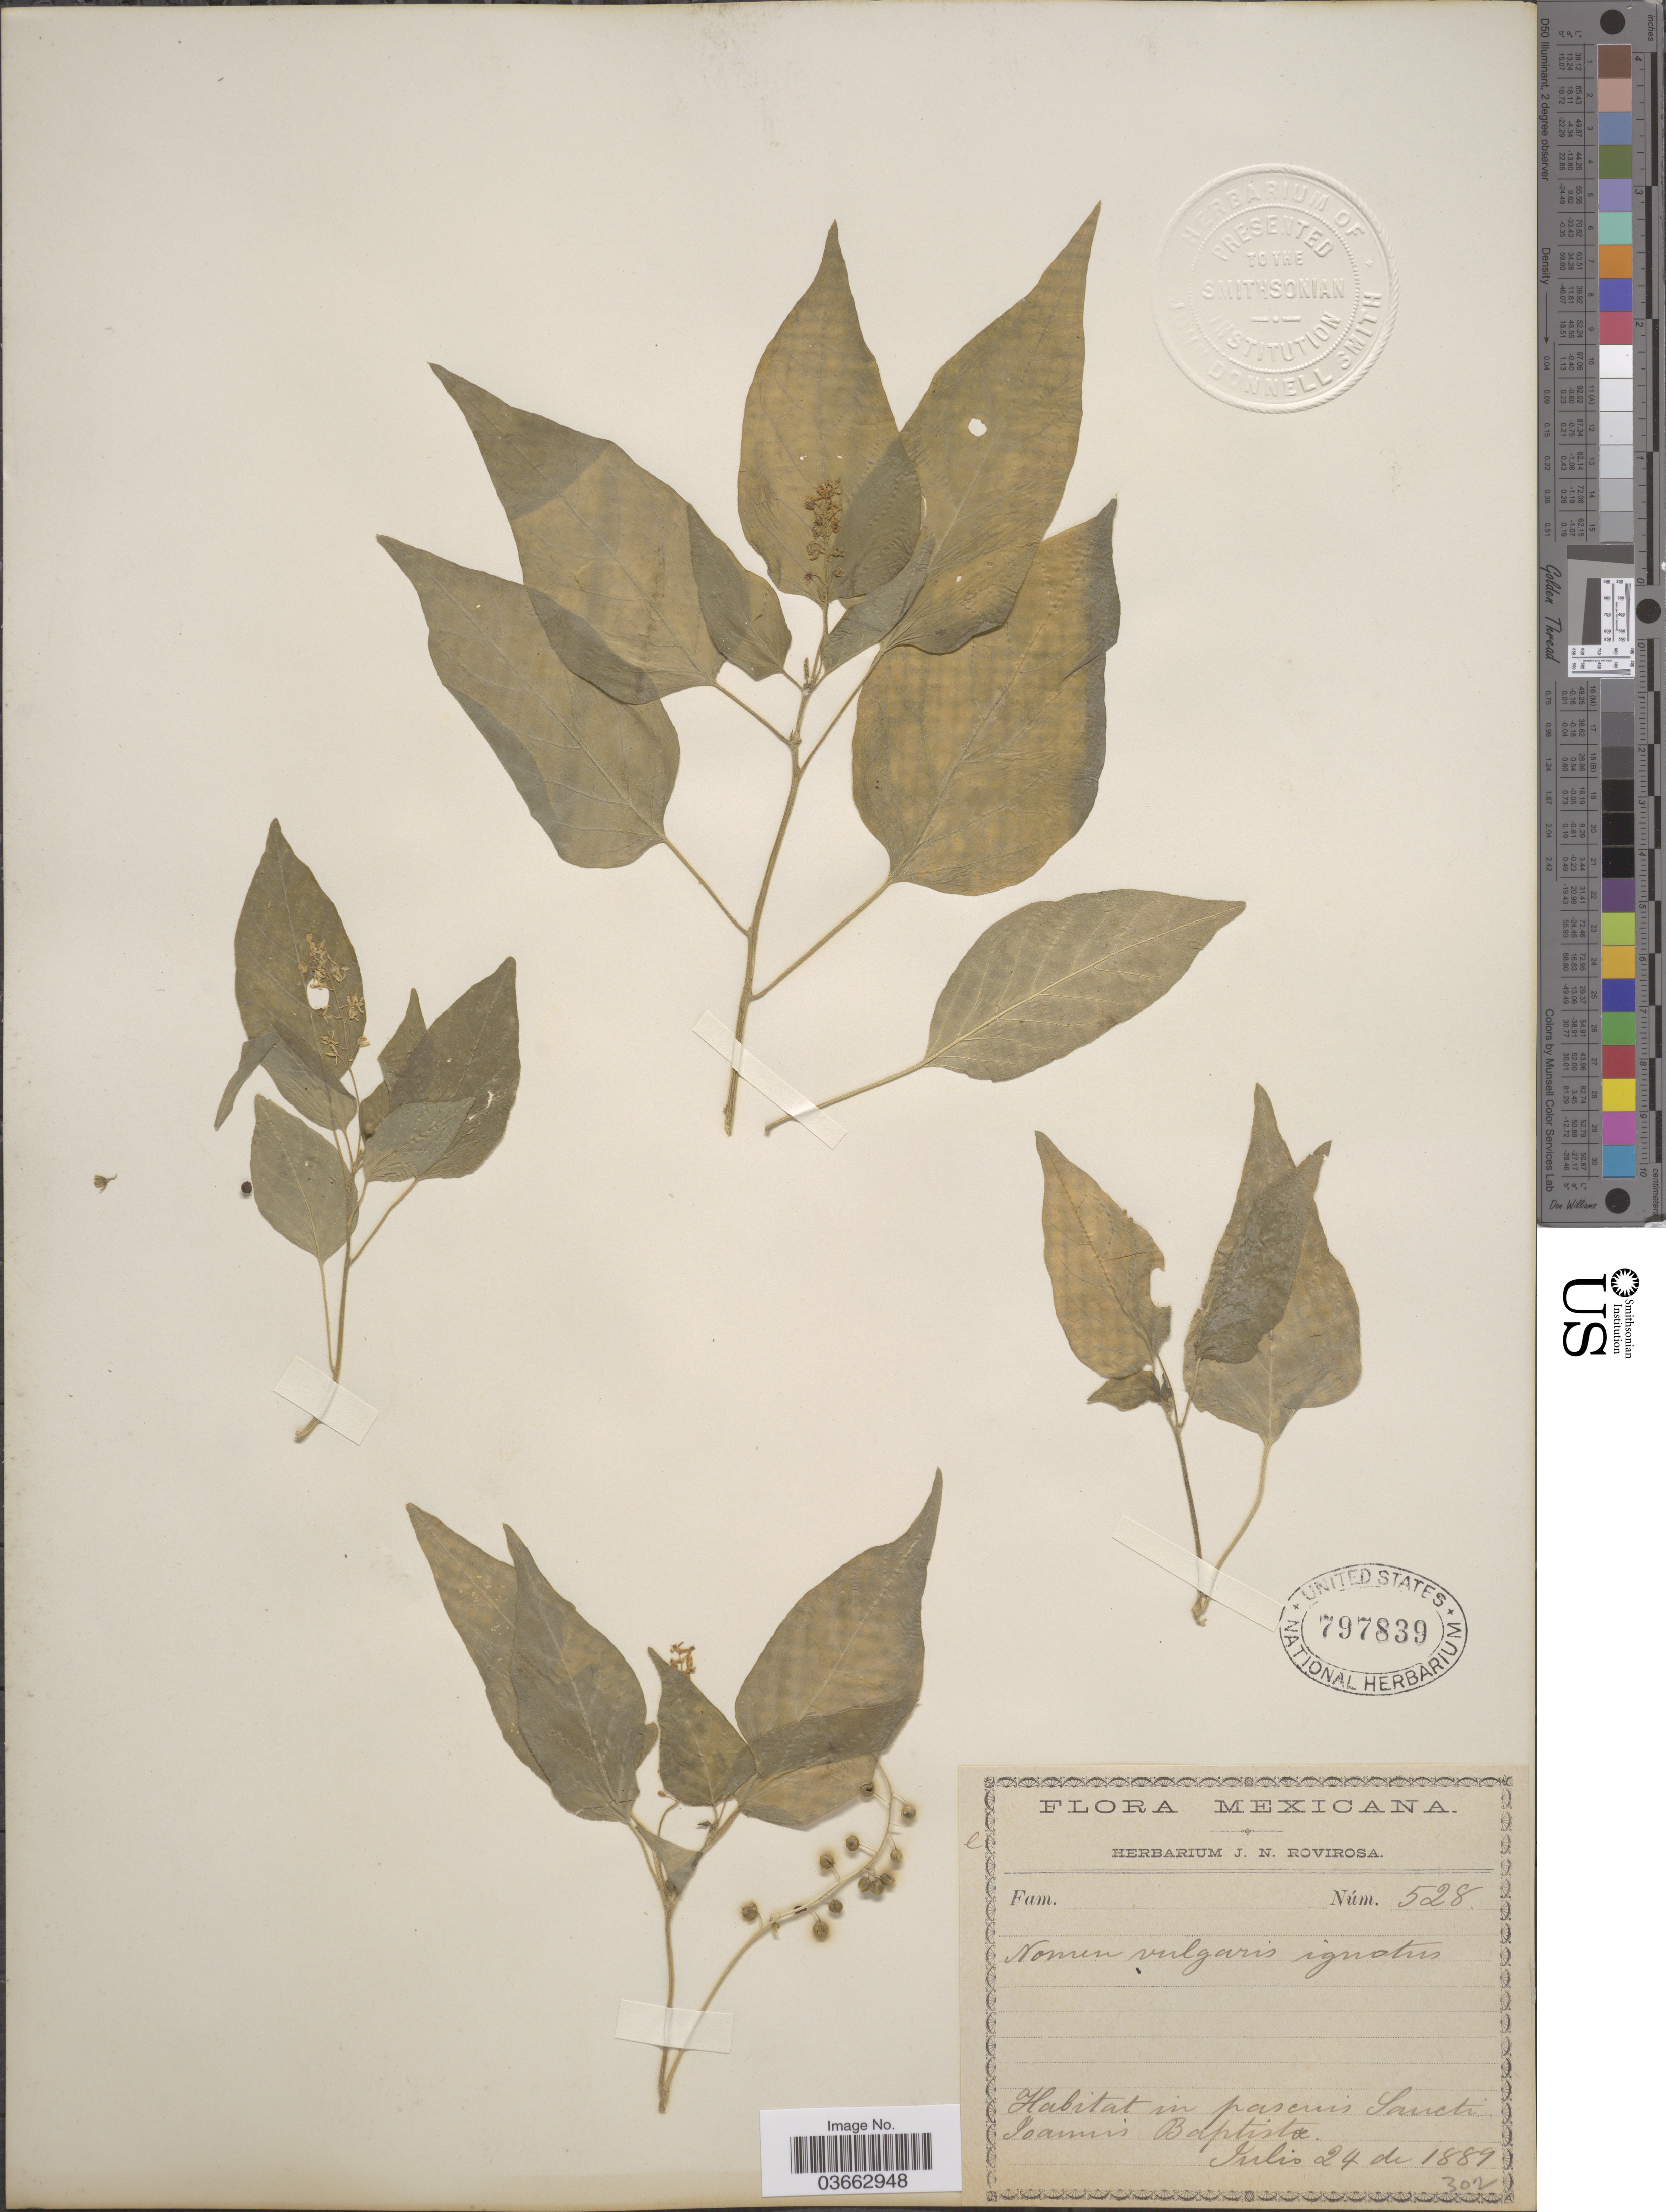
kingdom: Plantae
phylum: Tracheophyta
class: Magnoliopsida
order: Caryophyllales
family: Phytolaccaceae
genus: Rivina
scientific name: Rivina humilis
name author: L.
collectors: ex herb. J. N. Rovirosa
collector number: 528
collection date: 1889-07-24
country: Mexico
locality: In pascuis Sancti Ioannis Baptista.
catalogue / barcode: US 797839